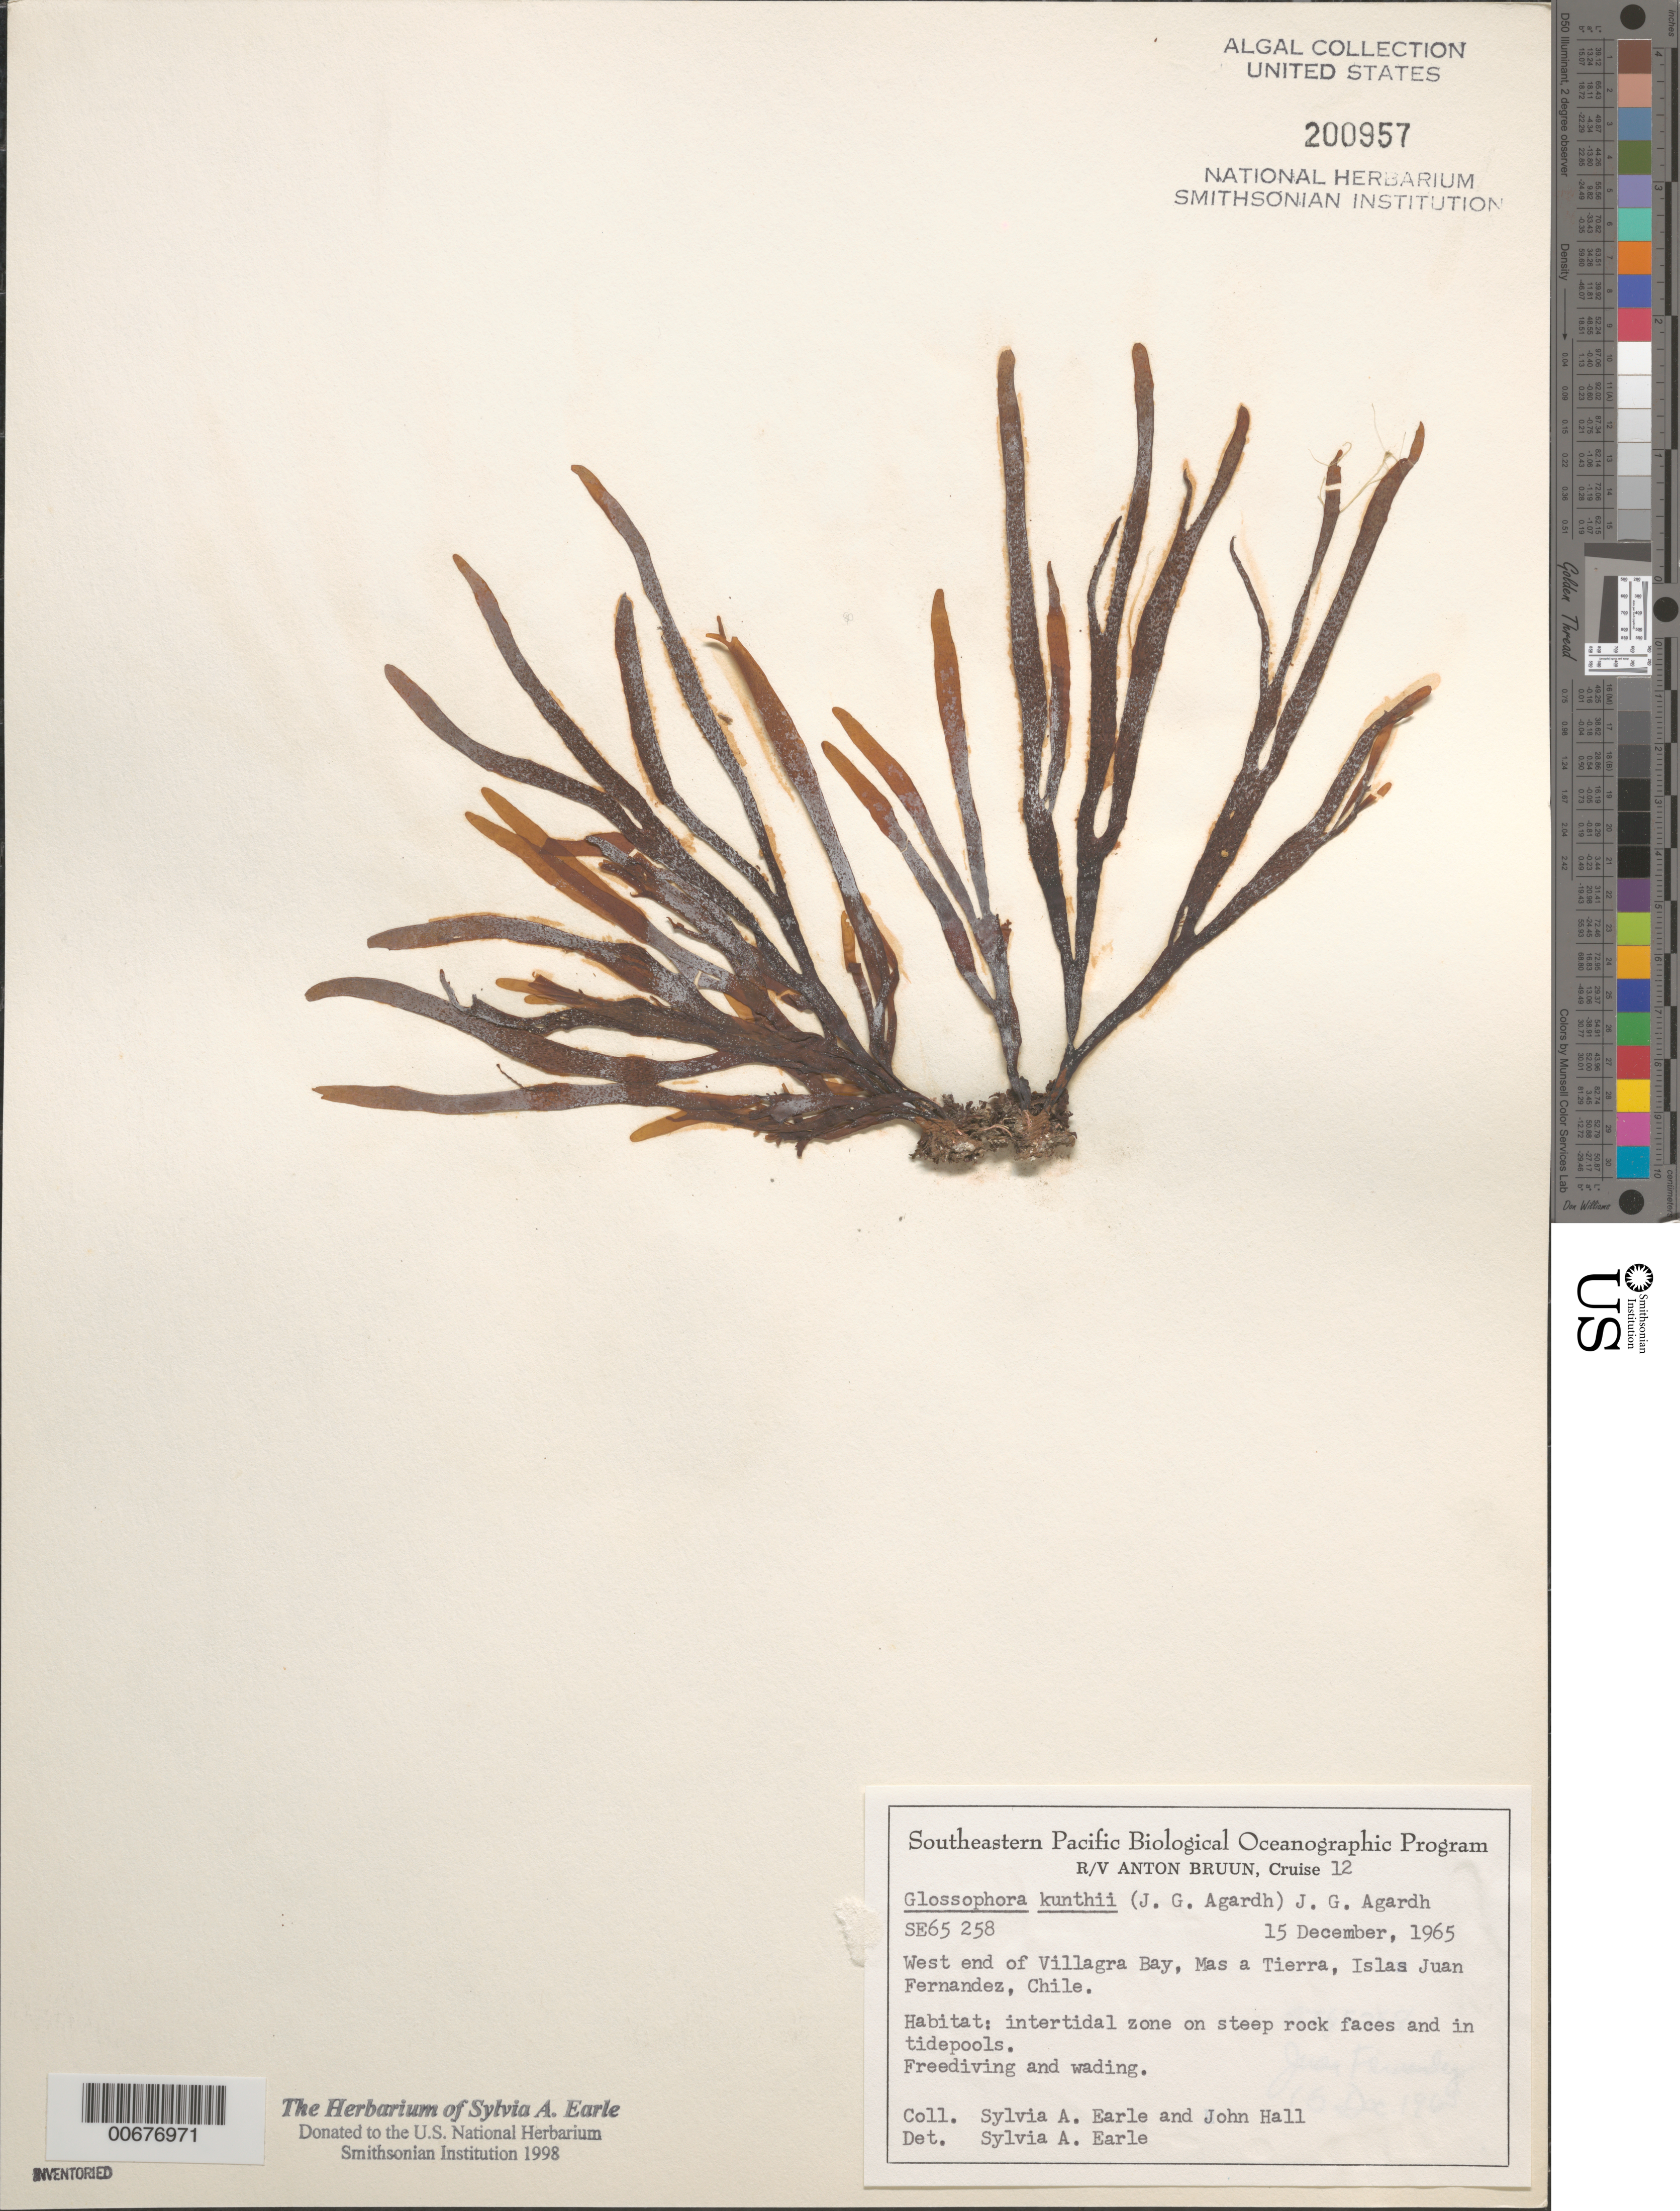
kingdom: Chromista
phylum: Ochrophyta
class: Phaeophyceae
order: Dictyotales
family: Dictyotaceae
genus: Dictyota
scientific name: Dictyota kunthii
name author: (C. Agardh) Grev.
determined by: Algae name updating Project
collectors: S. A. Earle & J. Hall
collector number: SE 65258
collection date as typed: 15 Dec 1965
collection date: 1965-12-15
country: Chile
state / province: Valparaíso (V)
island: Isla Más a Tierra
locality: Villagra Bay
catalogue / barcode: US 200957